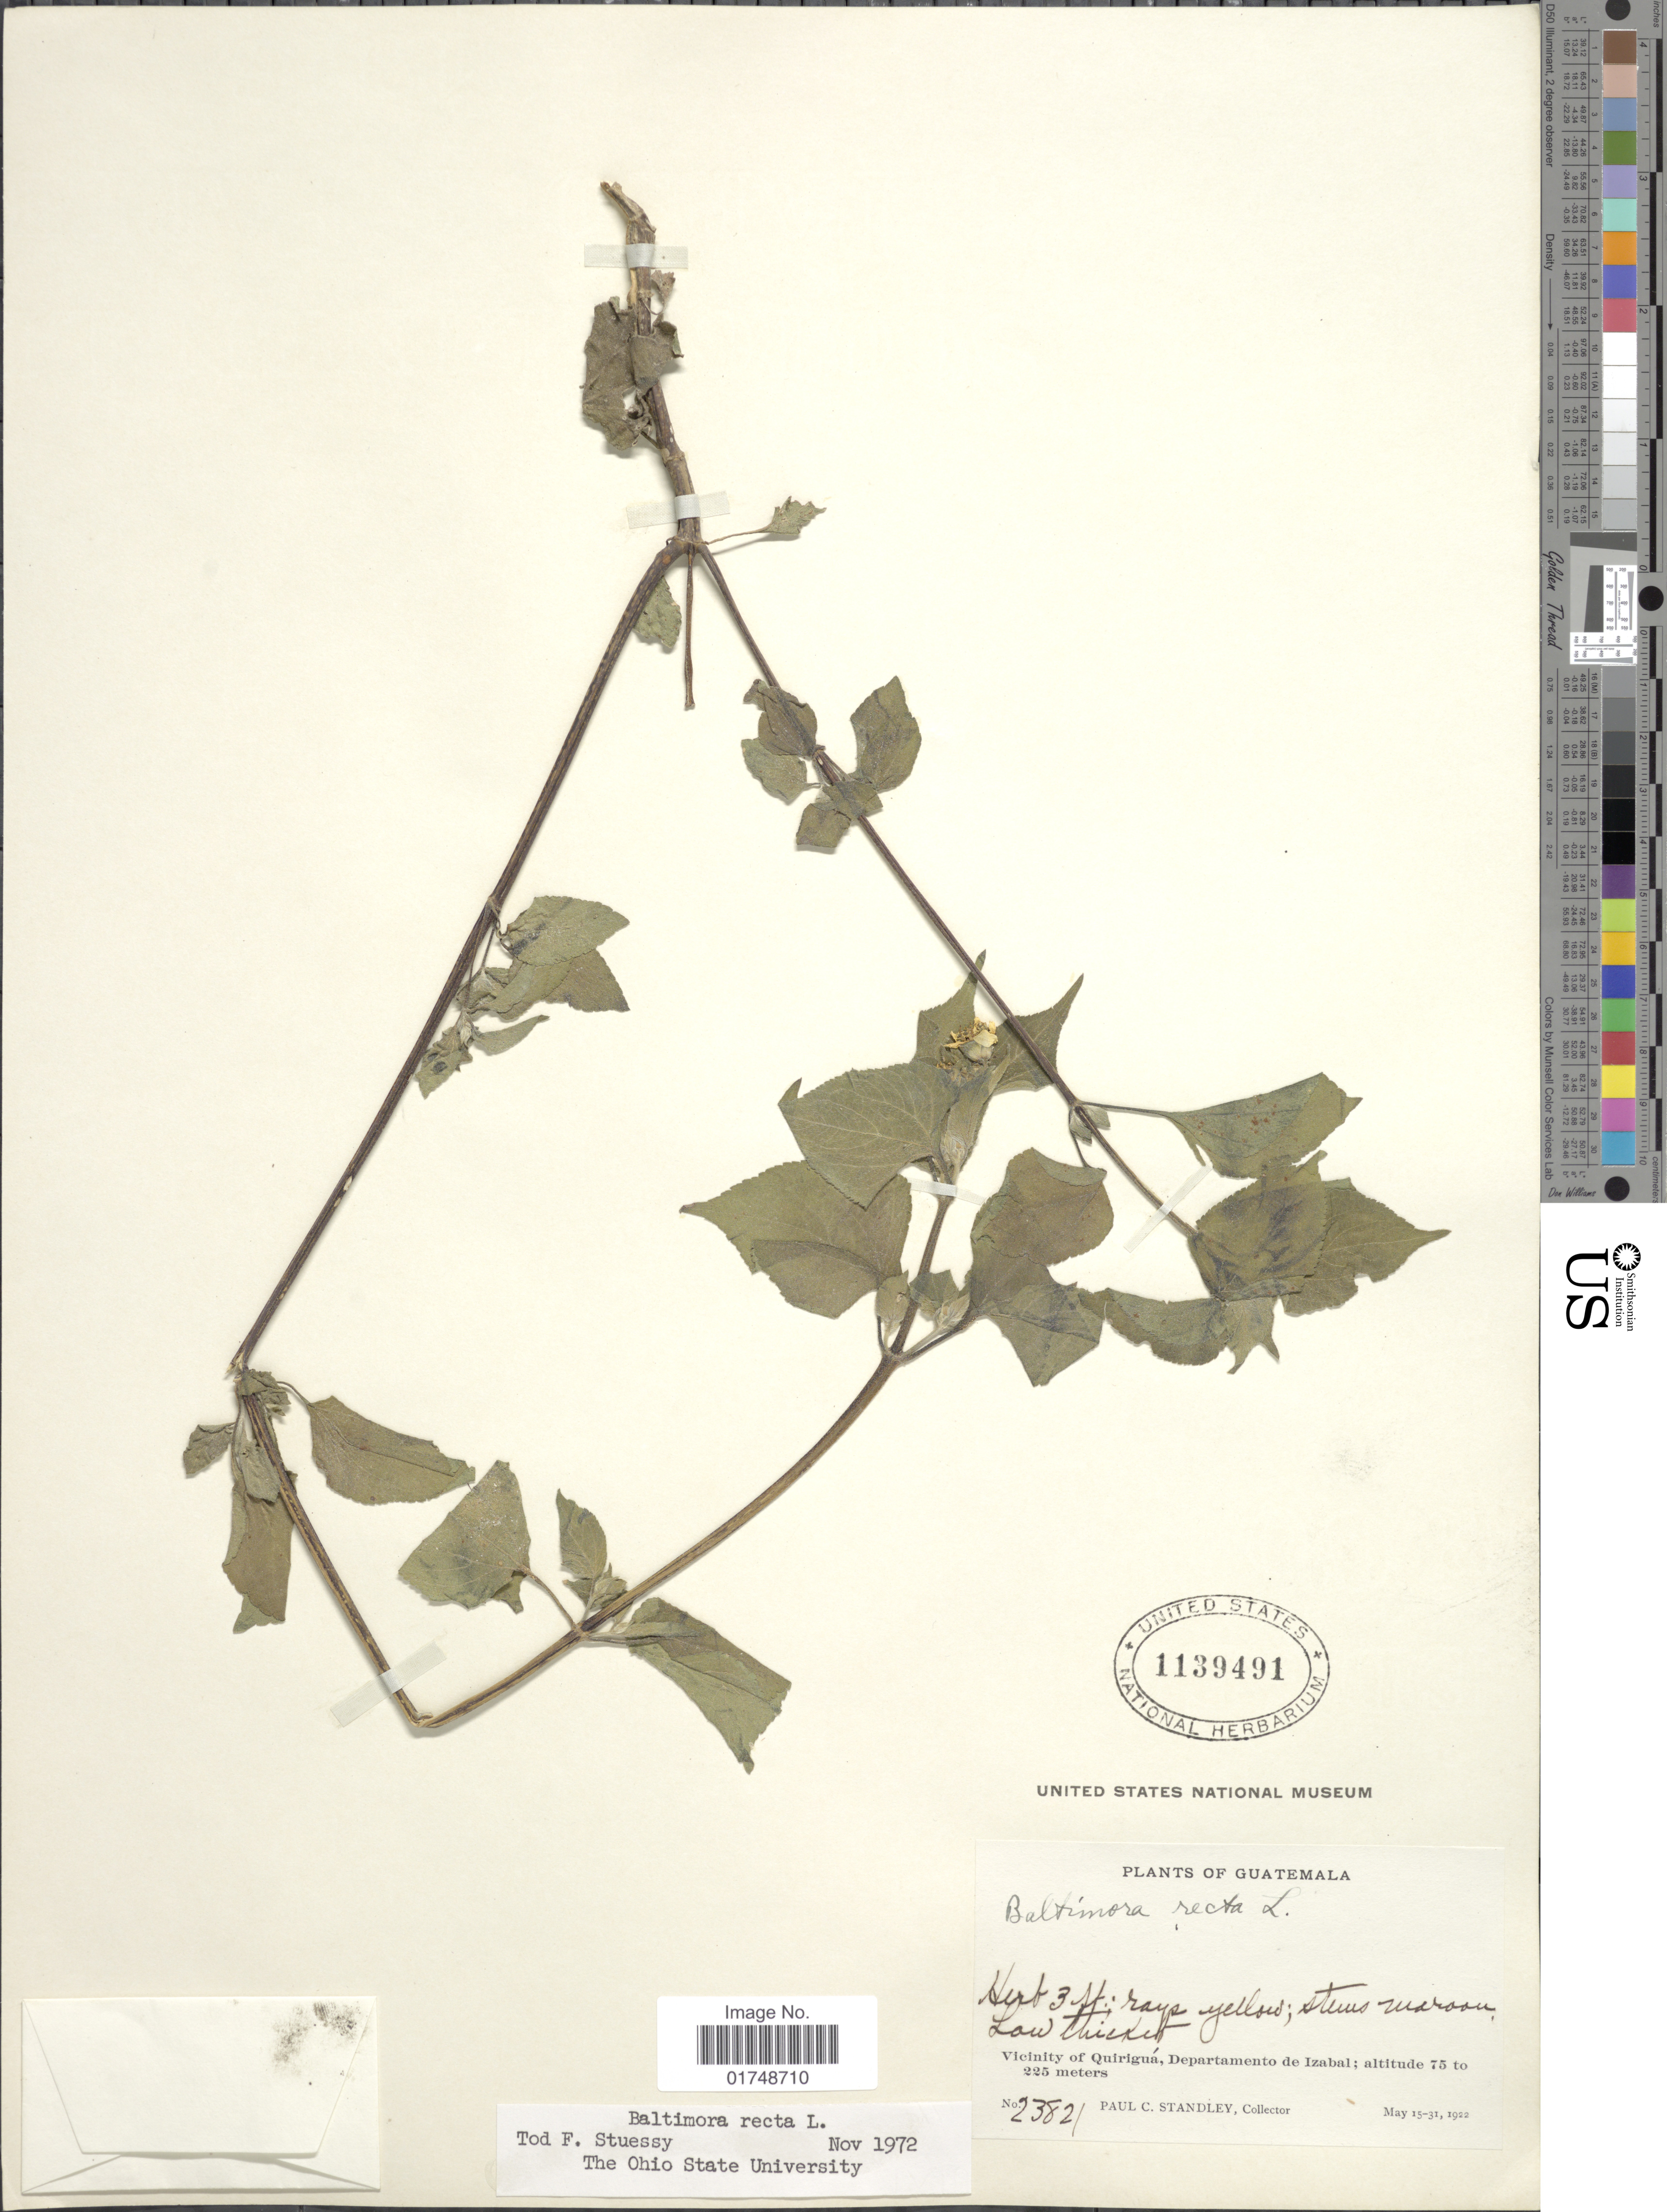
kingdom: Plantae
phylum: Tracheophyta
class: Magnoliopsida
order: Asterales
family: Asteraceae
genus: Baltimora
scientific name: Baltimora recta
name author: L.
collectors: P. C. Standley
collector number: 23821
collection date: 1922-05-15/1922-05-31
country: Guatemala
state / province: Izabal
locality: Vicinity of Quirigua, Departamento de Izabal.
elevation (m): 75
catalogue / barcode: US 1139491